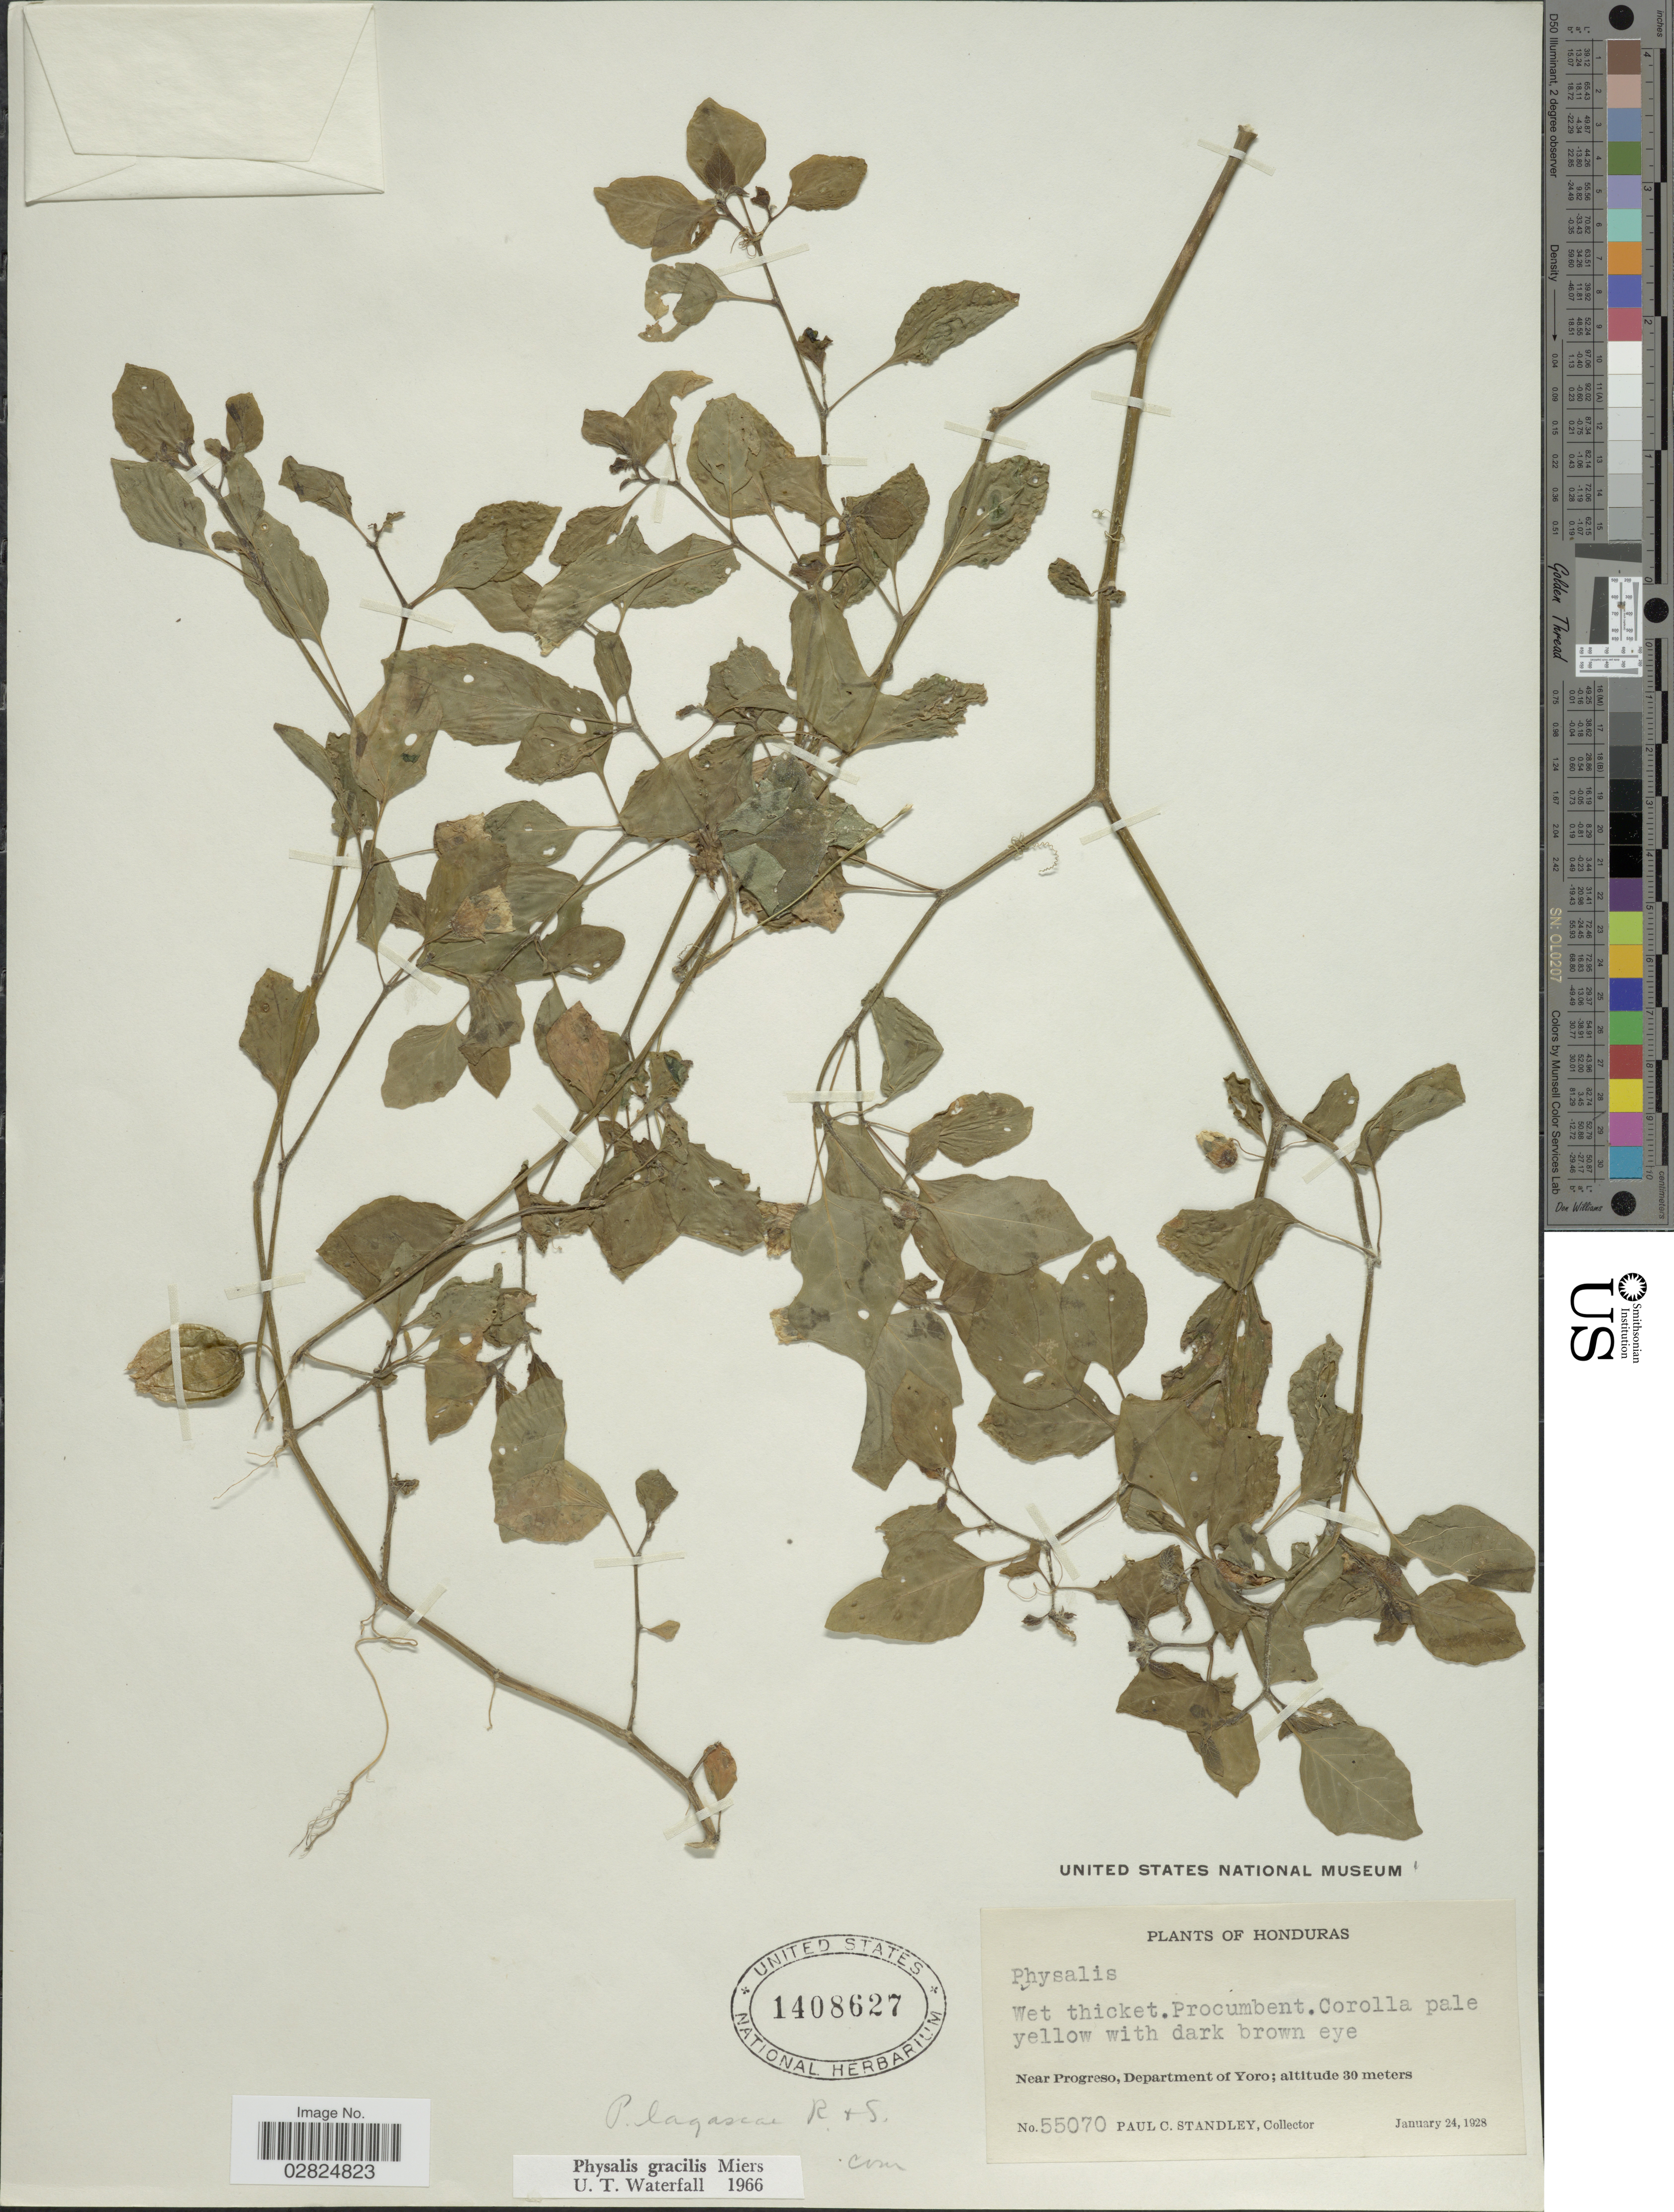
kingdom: Plantae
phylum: Tracheophyta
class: Magnoliopsida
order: Solanales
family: Solanaceae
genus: Physalis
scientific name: Physalis gracilis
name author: Miers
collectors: P. C. Standley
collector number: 55070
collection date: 1928-01-24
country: Honduras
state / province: Yoro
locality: Near Progreso, Department of Yoro.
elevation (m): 30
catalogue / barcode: US 1408627